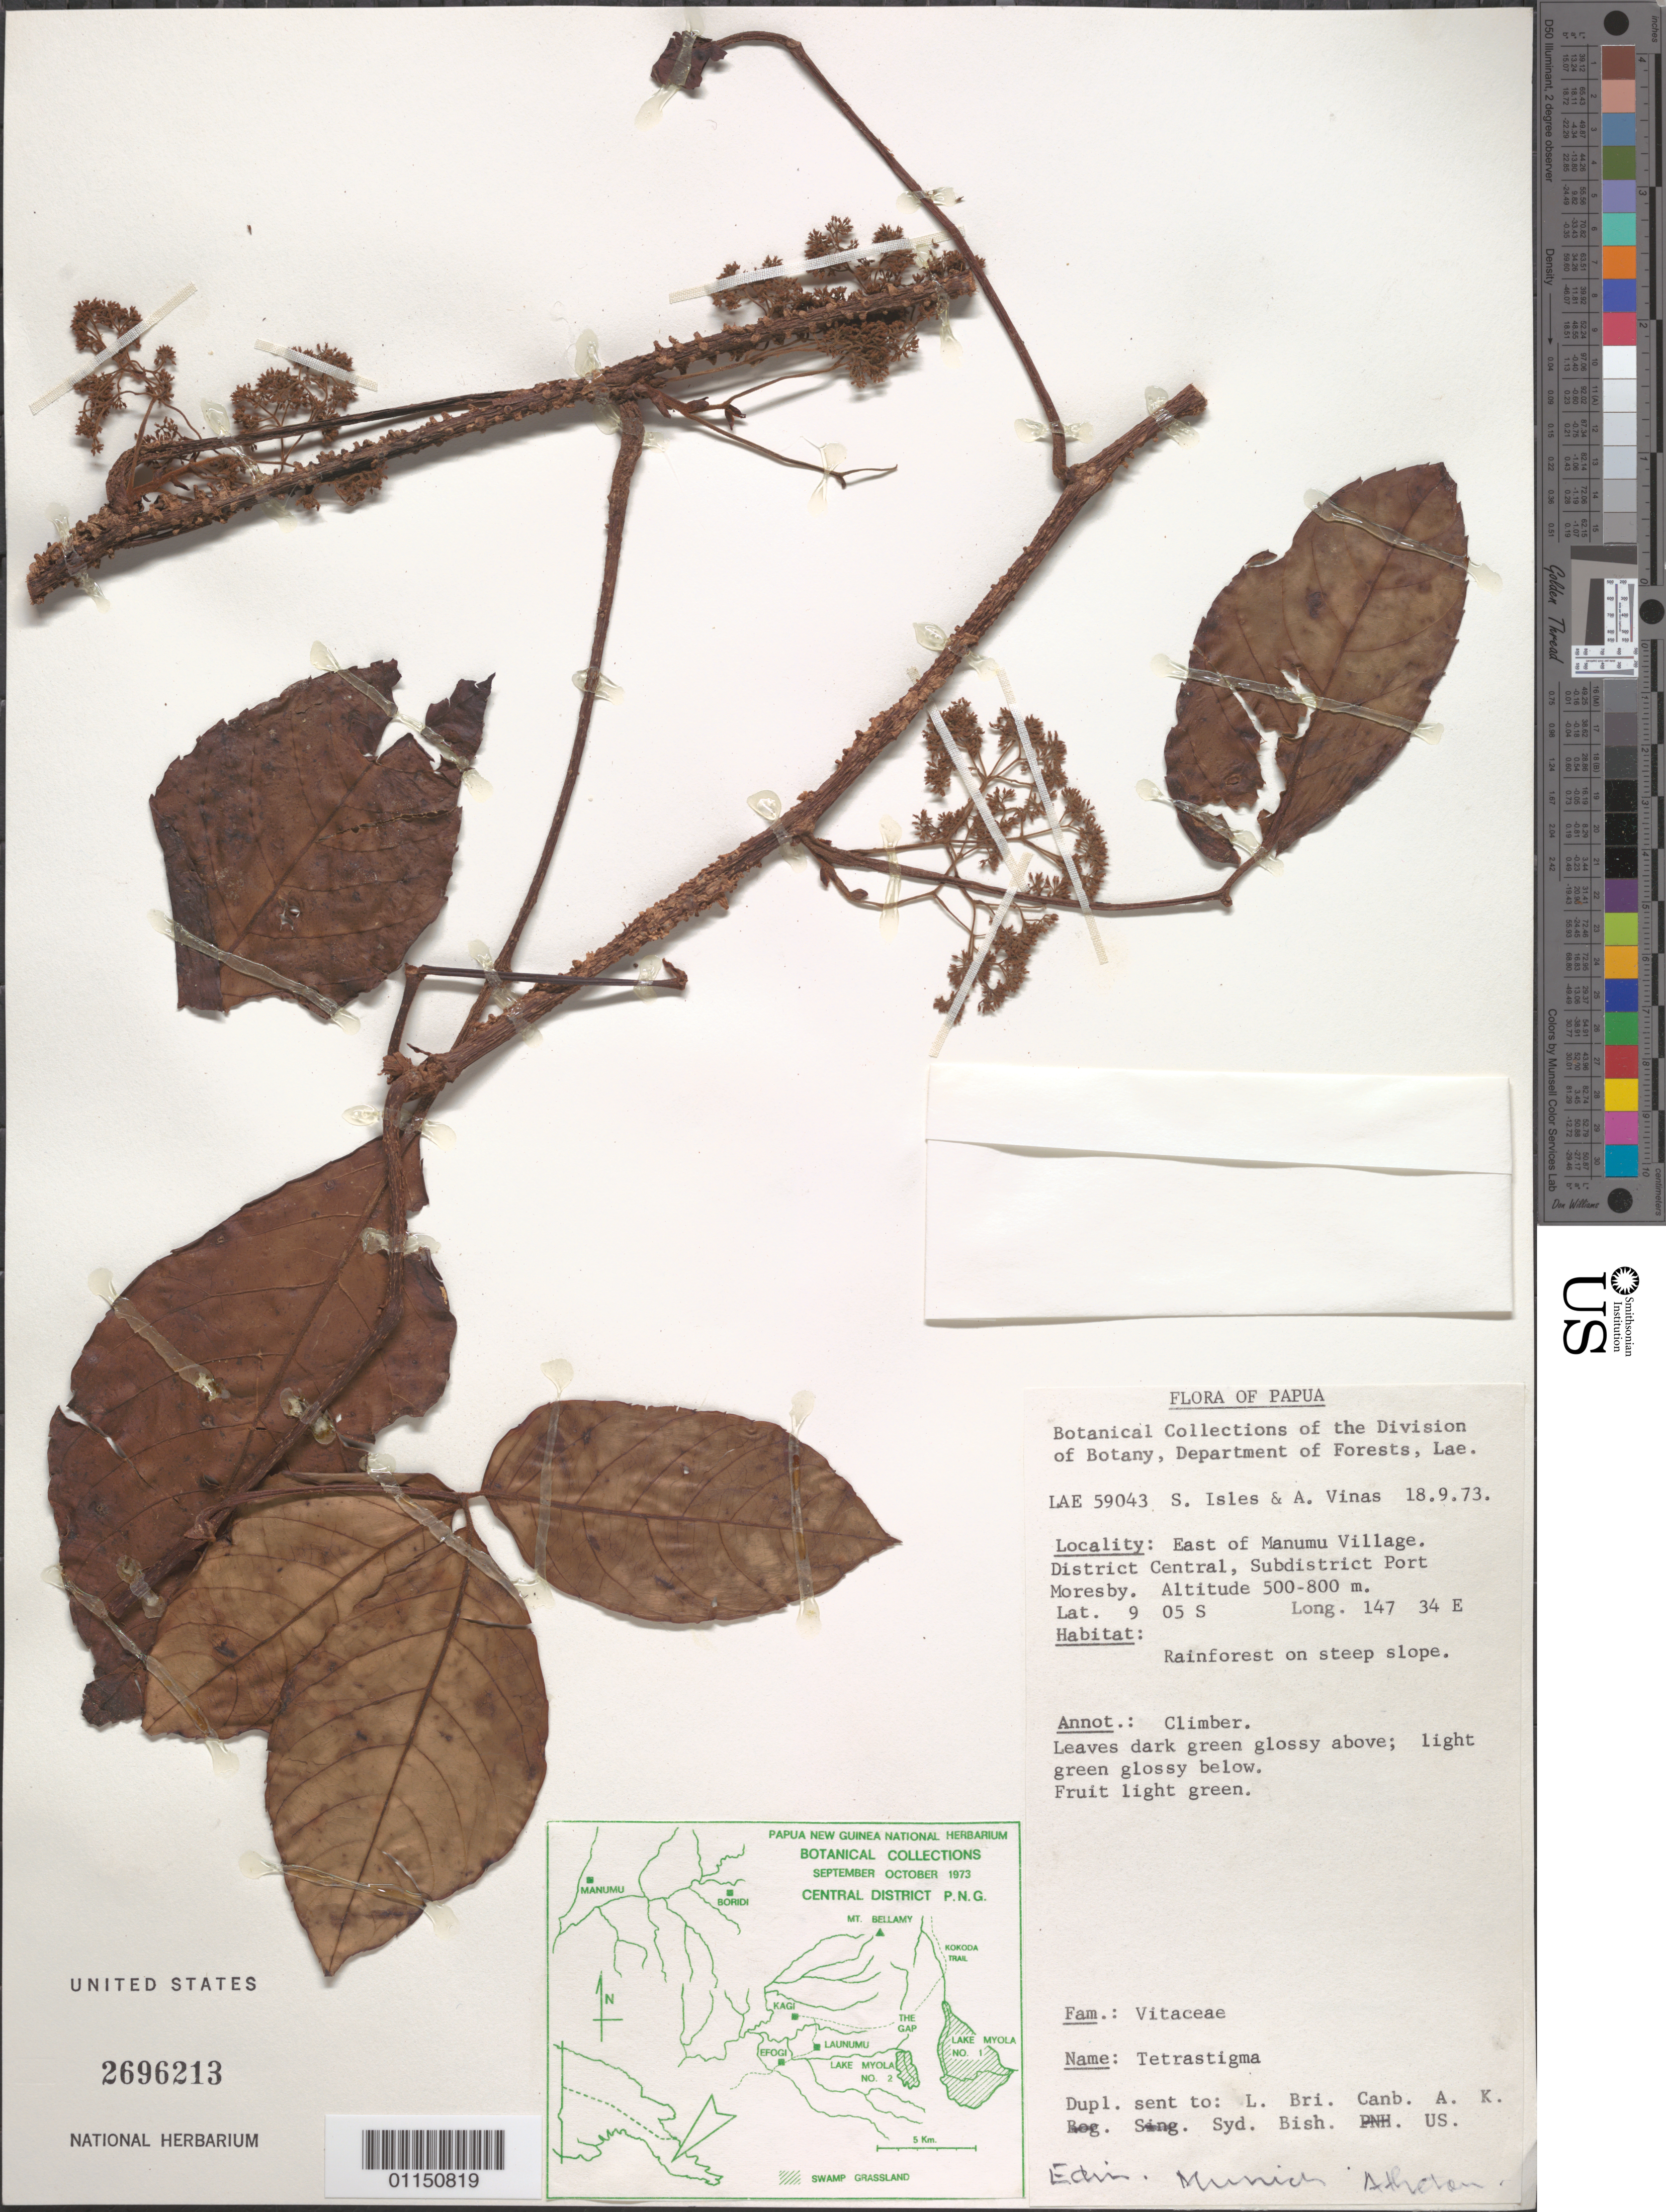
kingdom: Plantae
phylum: Tracheophyta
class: Magnoliopsida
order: Vitales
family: Vitaceae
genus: Tetrastigma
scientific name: Tetrastigma sp.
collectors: R. Isles & A. Vinas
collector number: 59043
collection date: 1973-09-18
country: Papua New Guinea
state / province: Papua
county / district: Central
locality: Sudistrict Port Moresby.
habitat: Rainforest on steep slope. Climber.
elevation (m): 500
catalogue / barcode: US 2696213